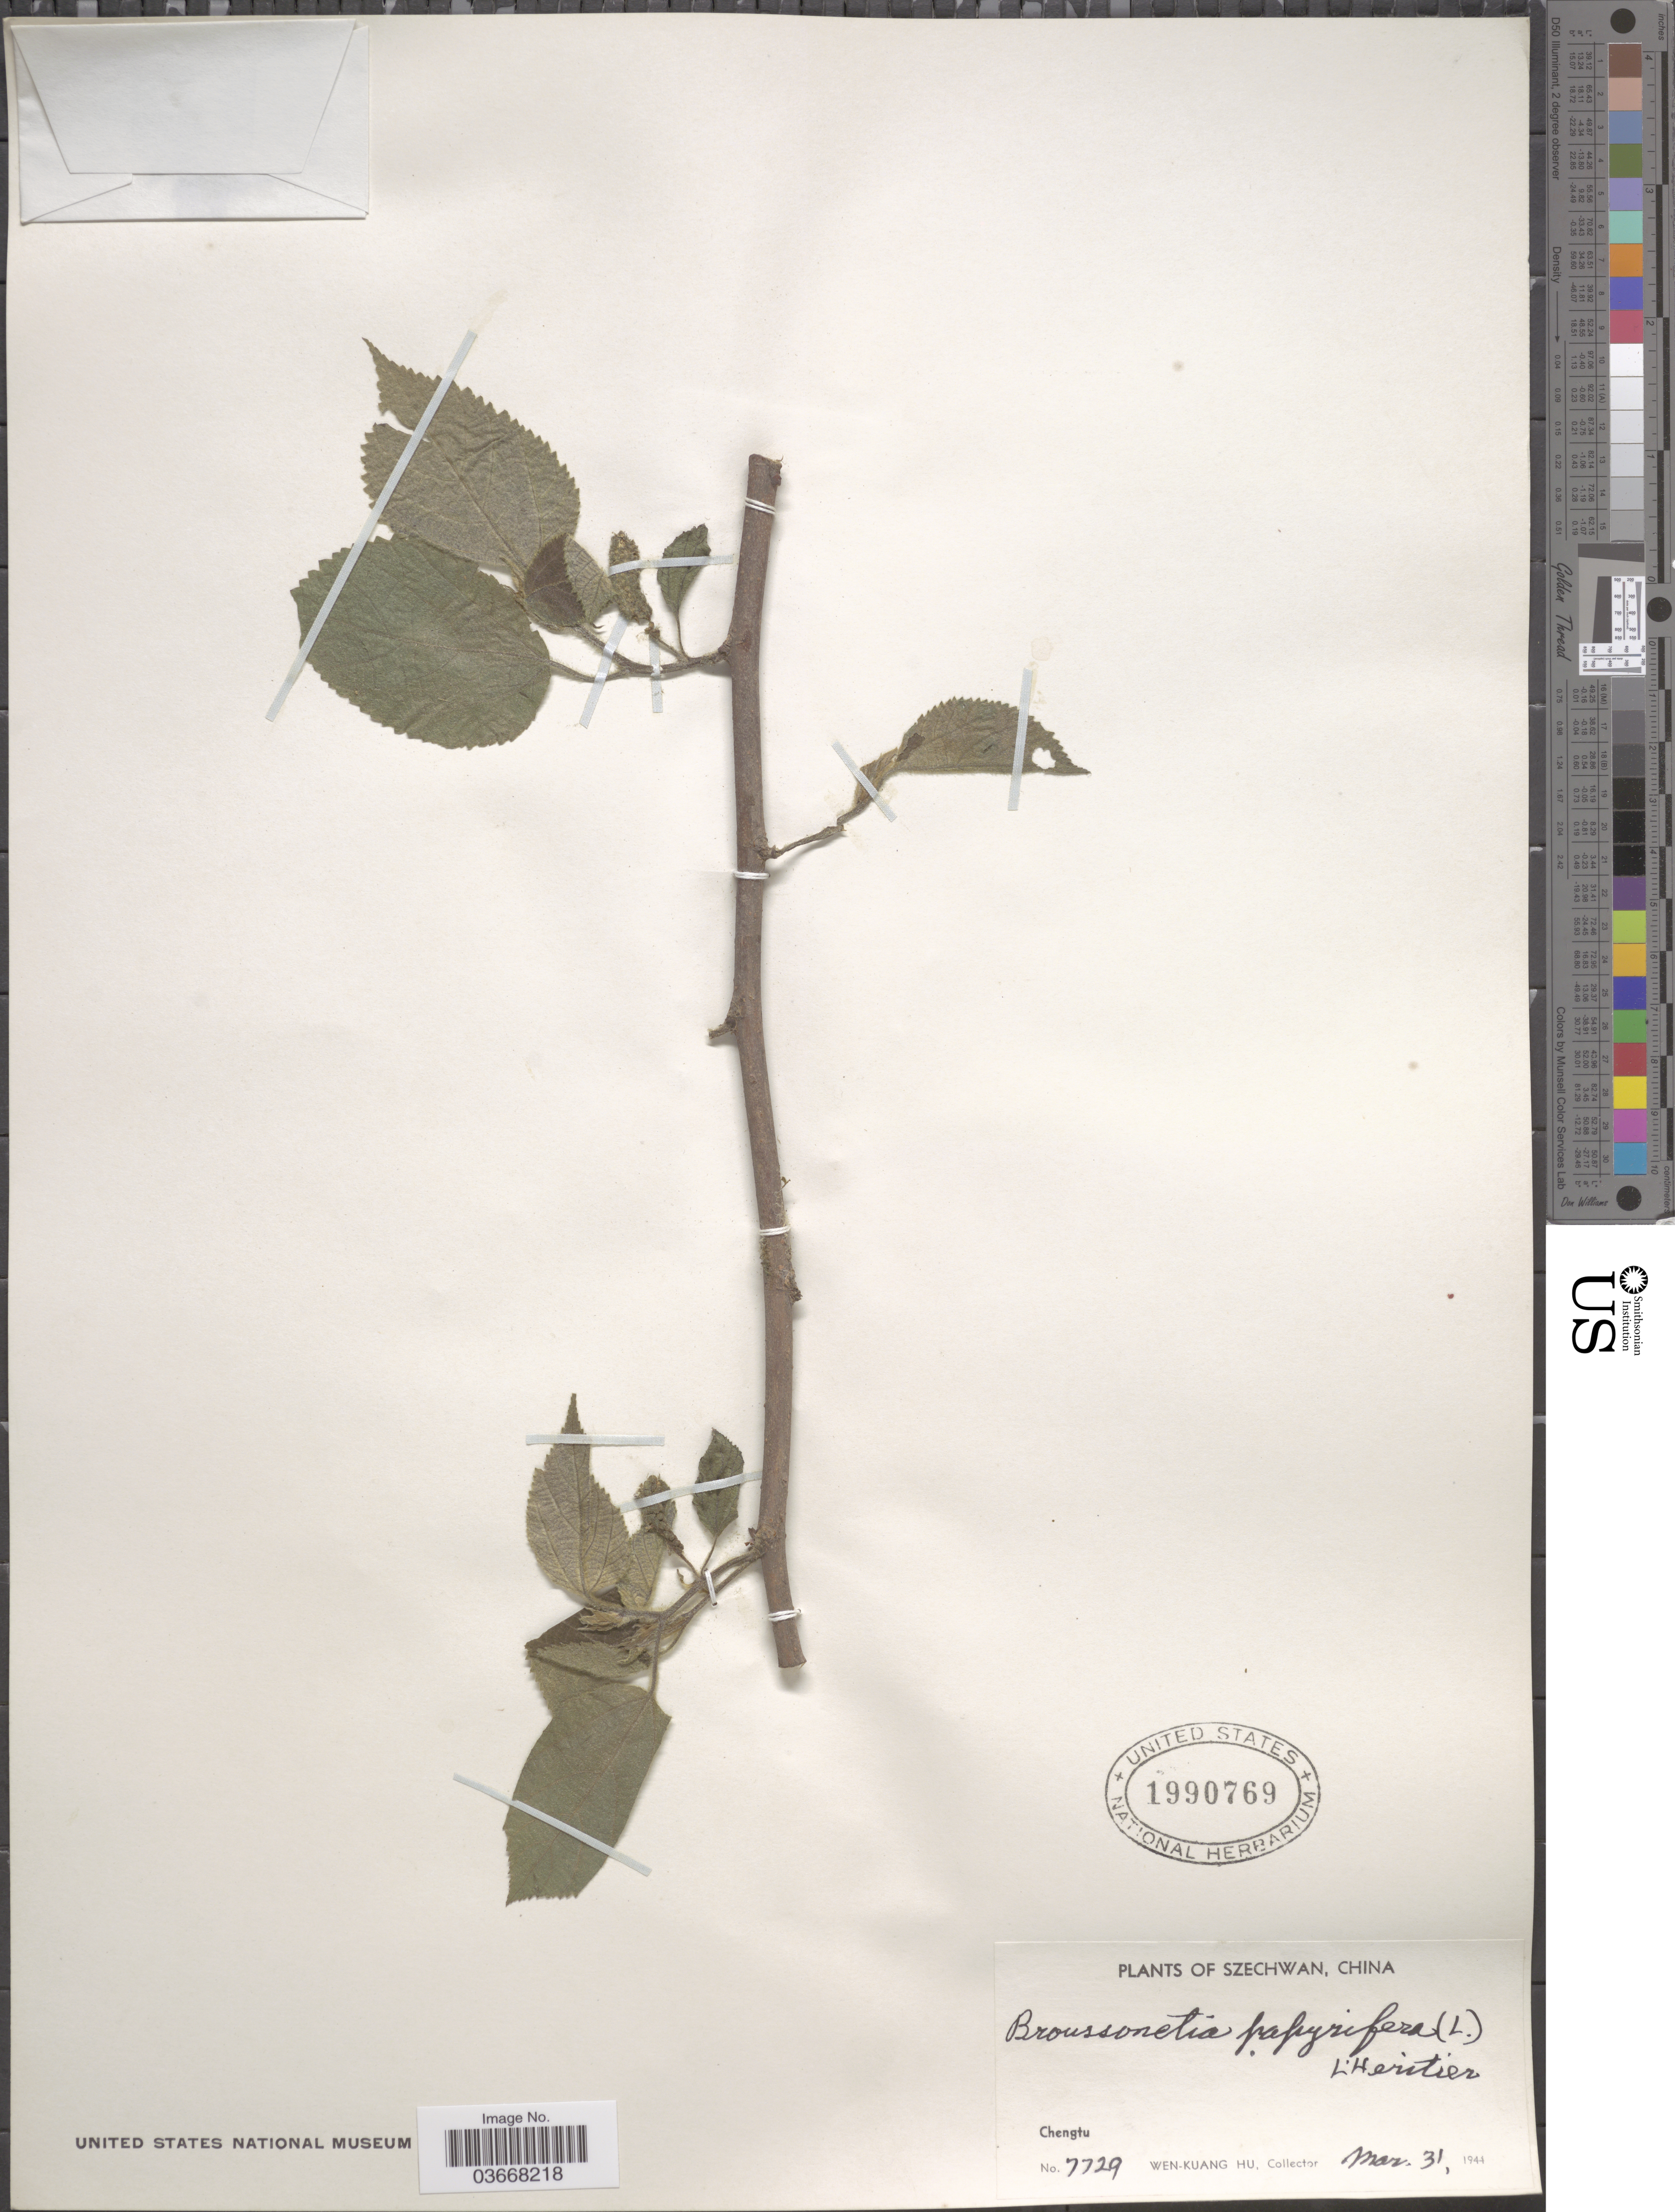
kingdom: Plantae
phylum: Tracheophyta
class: Magnoliopsida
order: Rosales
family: Moraceae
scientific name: Broussoneta papyrifera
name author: (L.) L'Hér. ex Vent.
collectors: W. K. Hu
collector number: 7729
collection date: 1944-03-31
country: China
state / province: Sichuan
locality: Szechwan. Chengtu.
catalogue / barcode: US 1990769